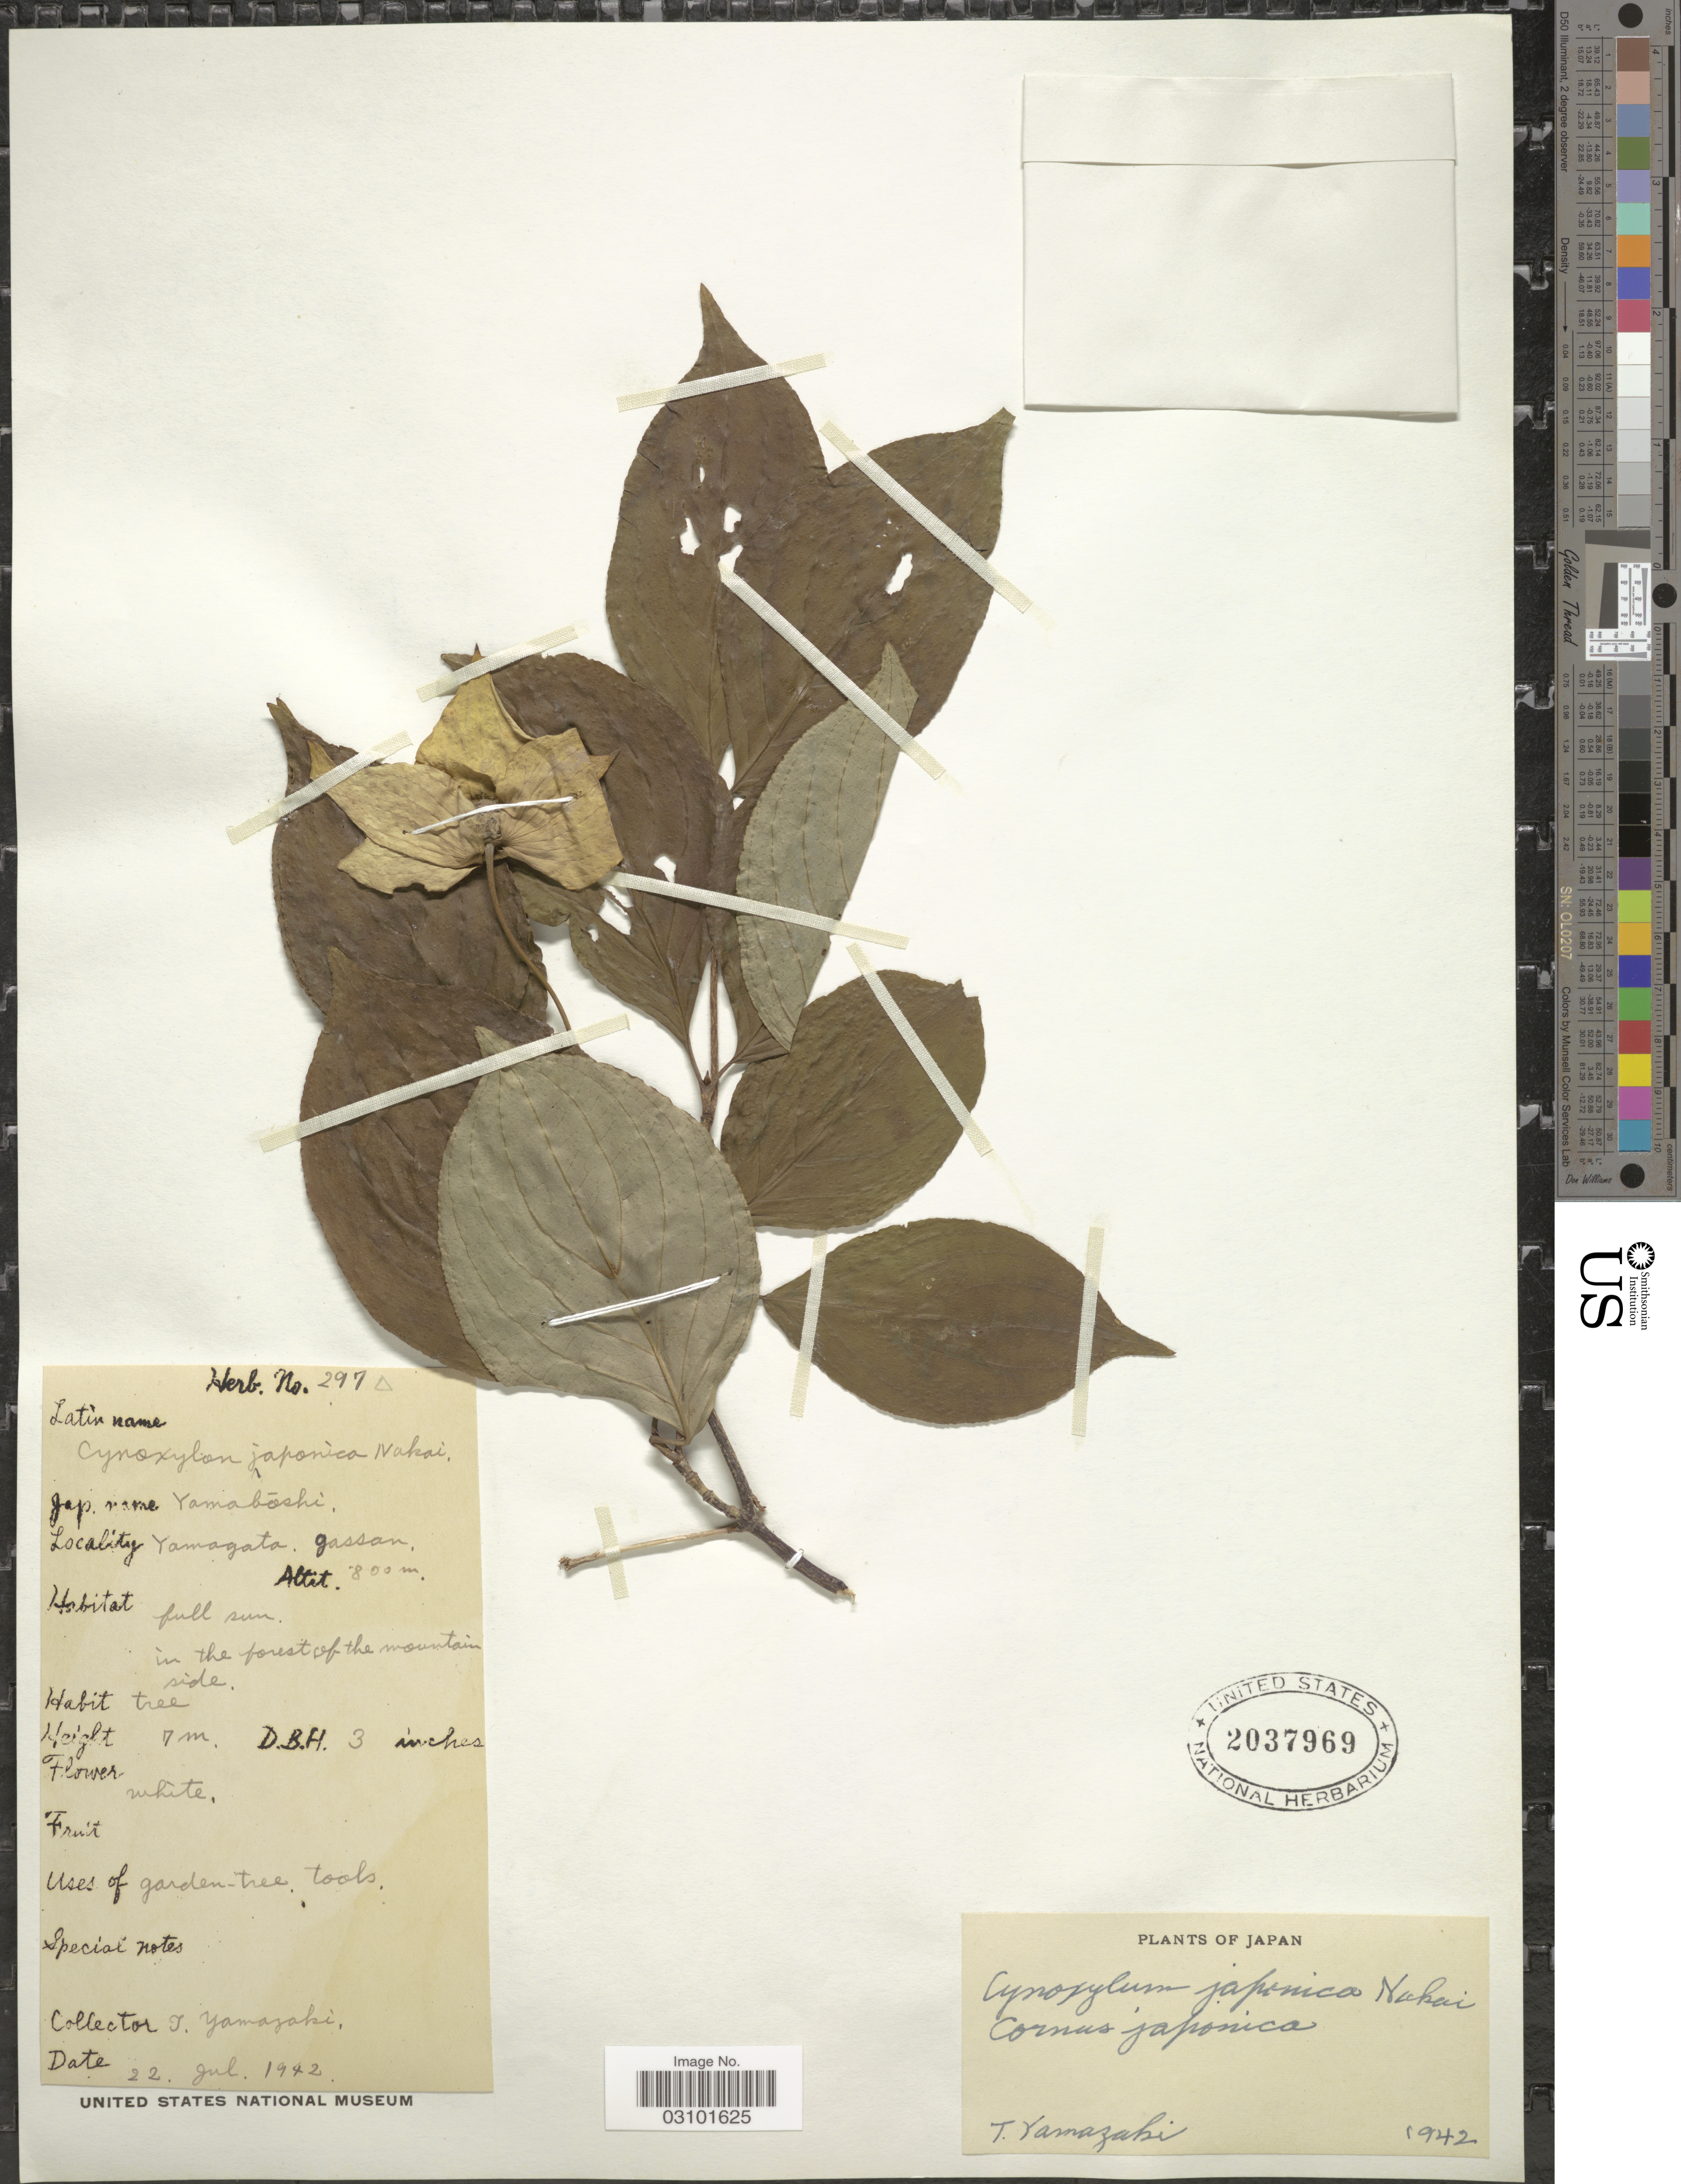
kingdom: Plantae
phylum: Tracheophyta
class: Magnoliopsida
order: Cornales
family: Cornaceae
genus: Cornus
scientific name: Cornus kousa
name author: F. Buerger ex Miq.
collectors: T. Yamazaki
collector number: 297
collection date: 1942-07-22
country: Japan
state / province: Yamagata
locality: Gassan.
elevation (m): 800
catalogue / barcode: US 2037969